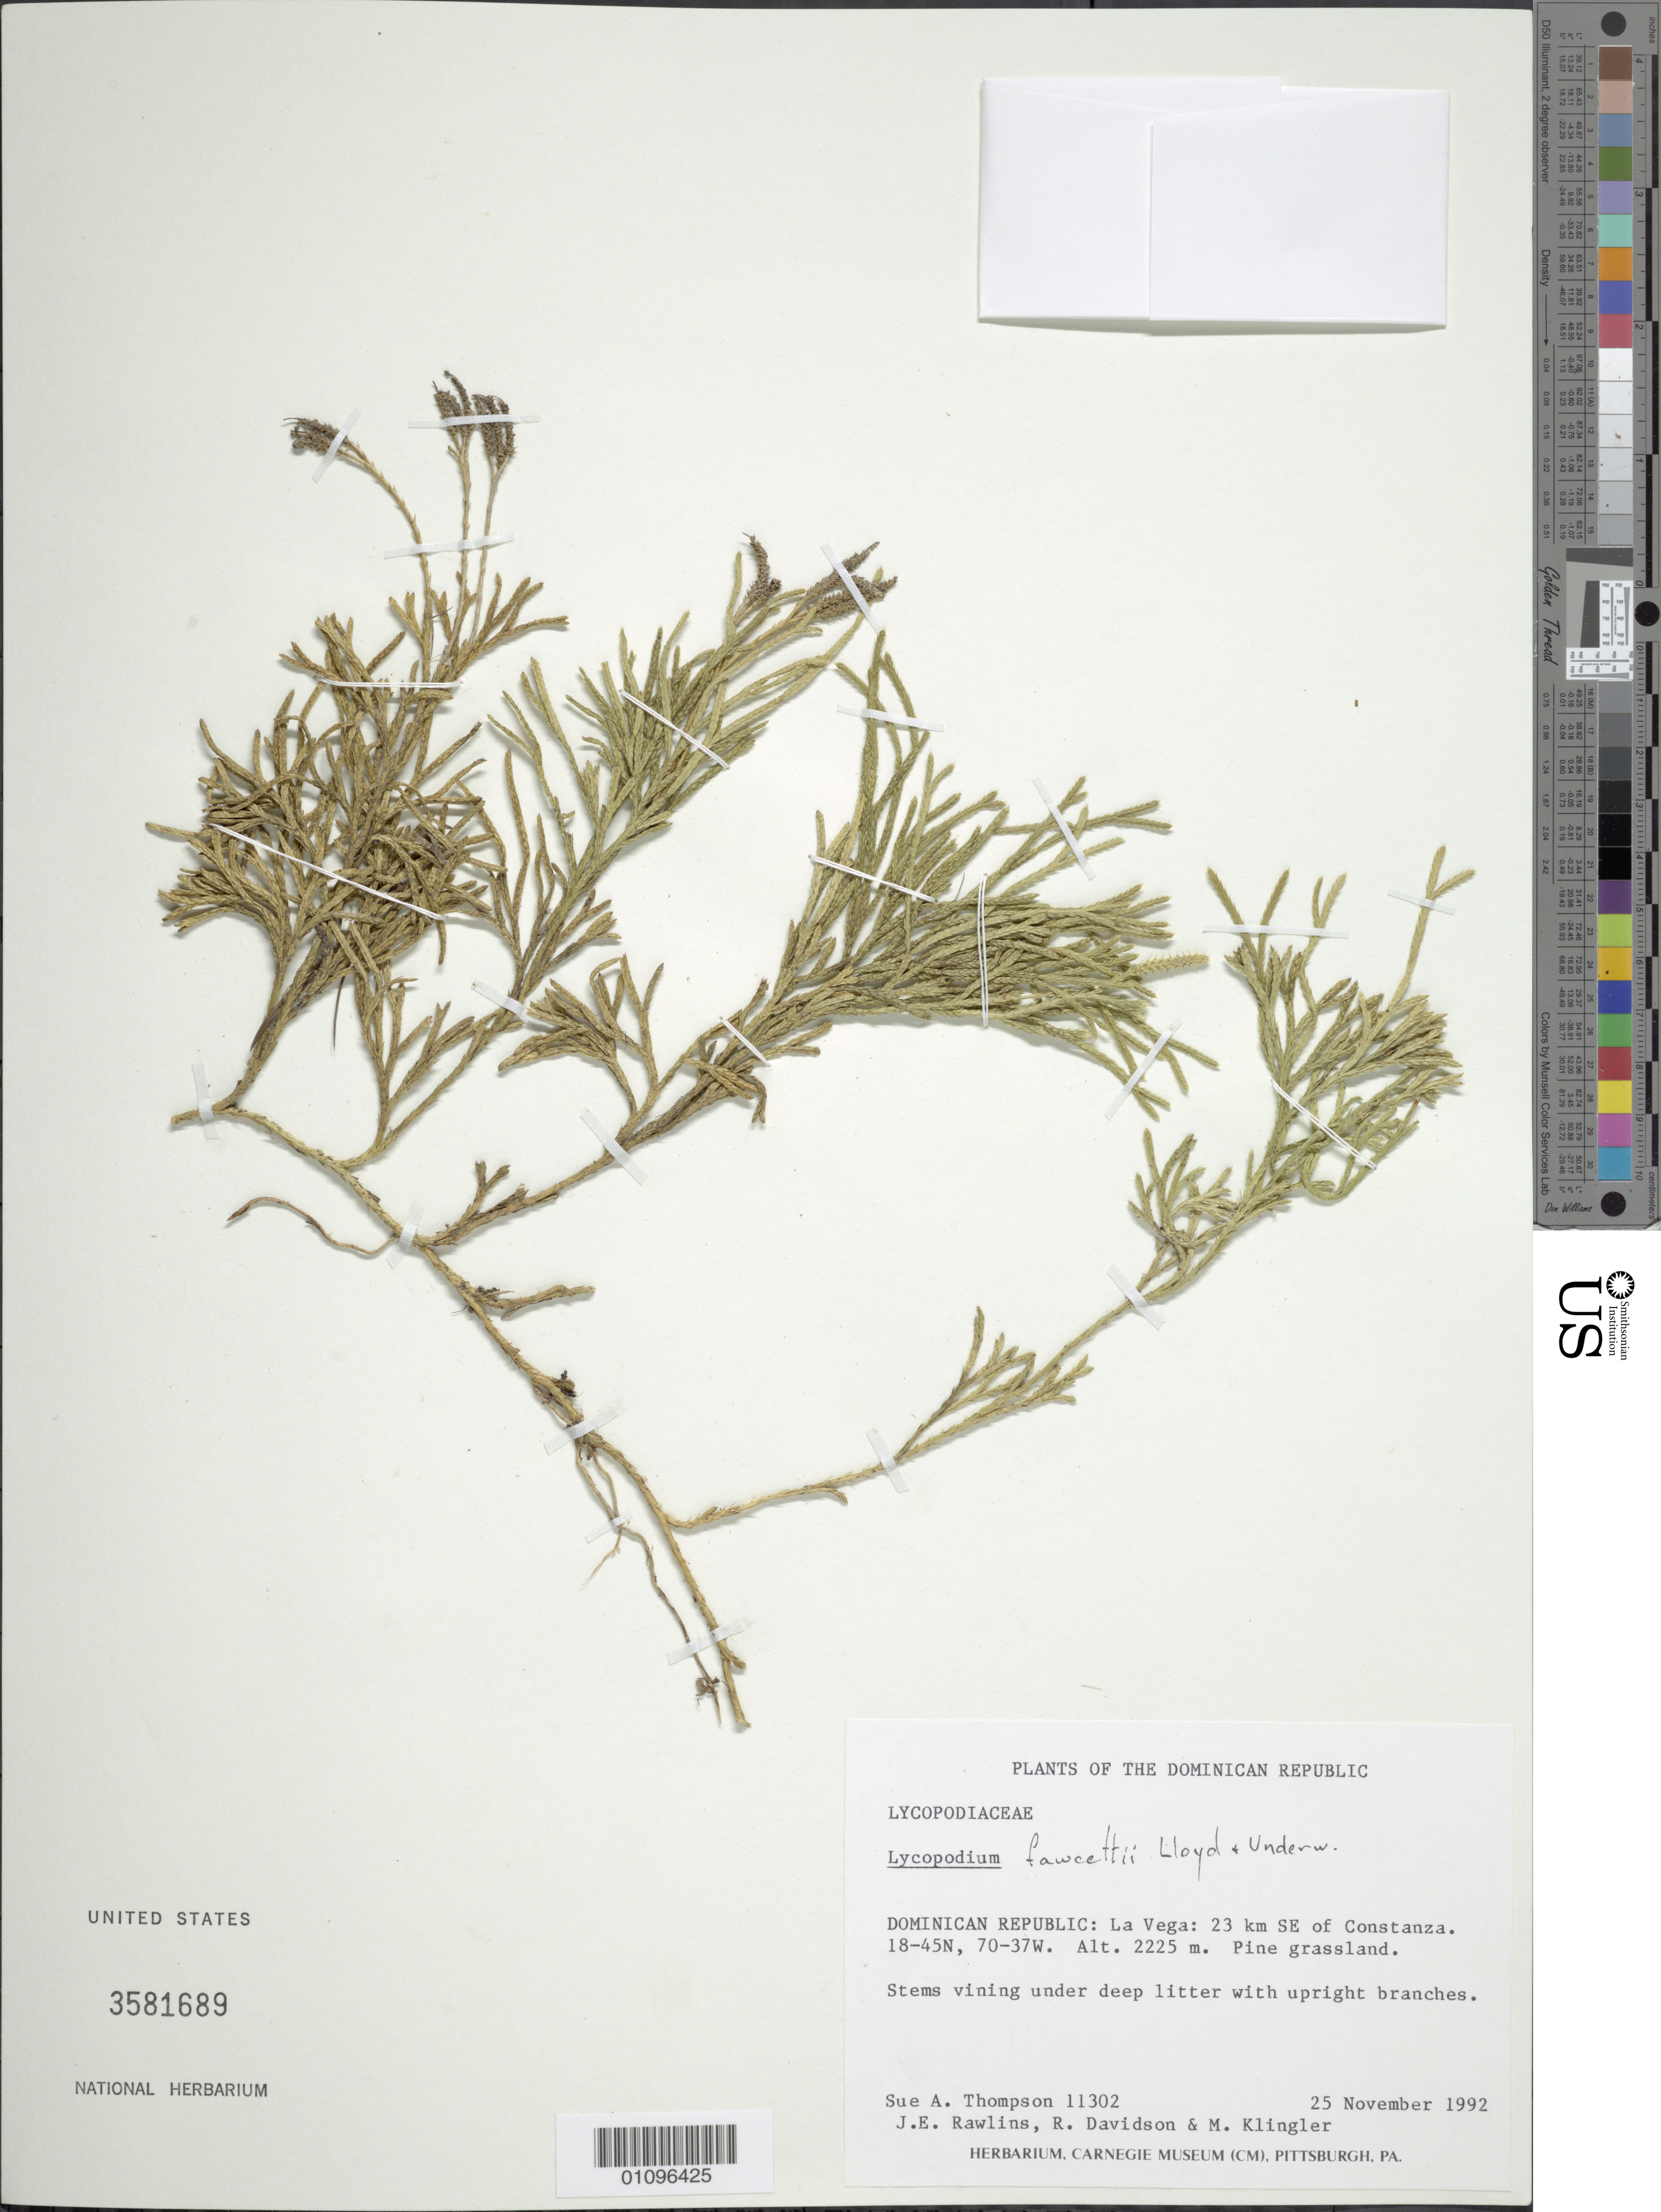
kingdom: Plantae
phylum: Tracheophyta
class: Lycopodiopsida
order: Lycopodiales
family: Lycopodiaceae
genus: Diphasiastrum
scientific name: Diphasiastrum thyoides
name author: (Humb. & Bonpl. ex Willd.) Holub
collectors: S. A. Thompson, J. Rawlins, R. Davidson & M. Klingler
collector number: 11302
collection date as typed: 25 Nov 1992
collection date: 1992-11-25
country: Dominican Republic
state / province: La Vega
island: Hispaniola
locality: Constanza, 23 km SE of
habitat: Pine grassland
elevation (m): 2225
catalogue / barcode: US 3581689